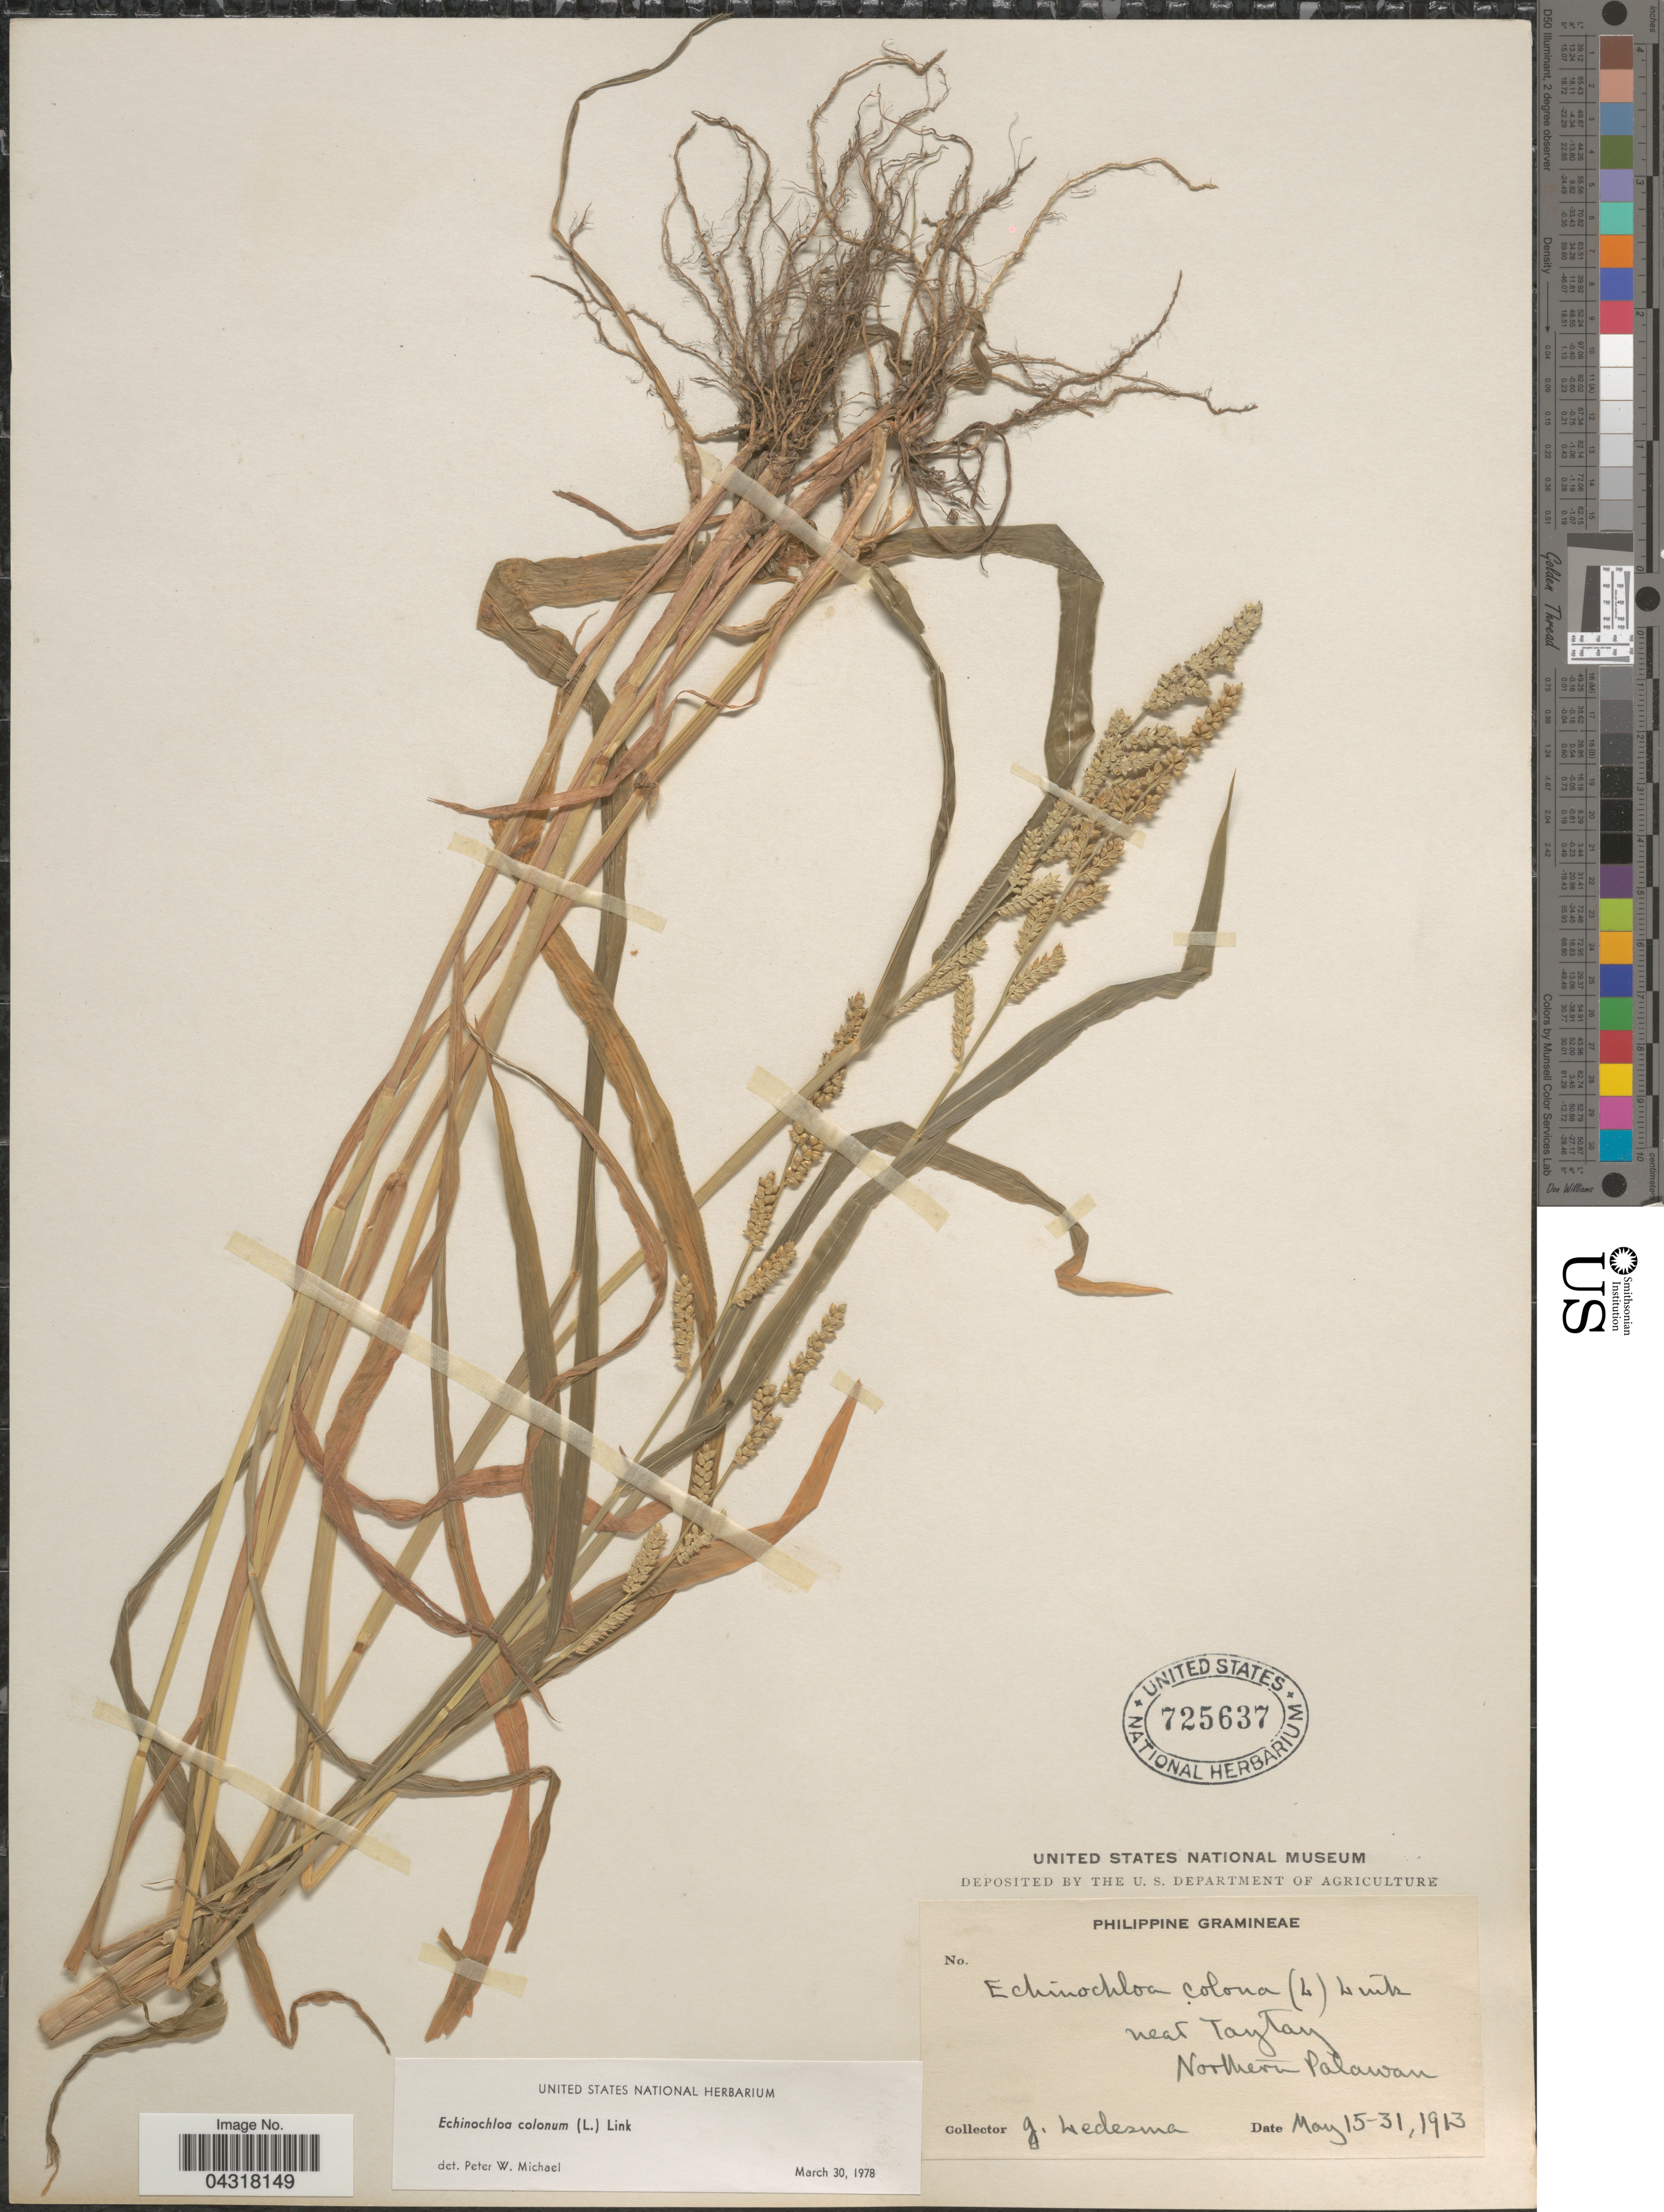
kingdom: Plantae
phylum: Tracheophyta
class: Liliopsida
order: Poales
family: Poaceae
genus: Echinochloa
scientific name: Echinochloa colona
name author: (L.) Link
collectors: G. Ledesma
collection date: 1913-05-15/1913-05-31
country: Philippines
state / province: Mimaropa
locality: Near Taytay. Northern Palawan.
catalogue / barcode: US 725637